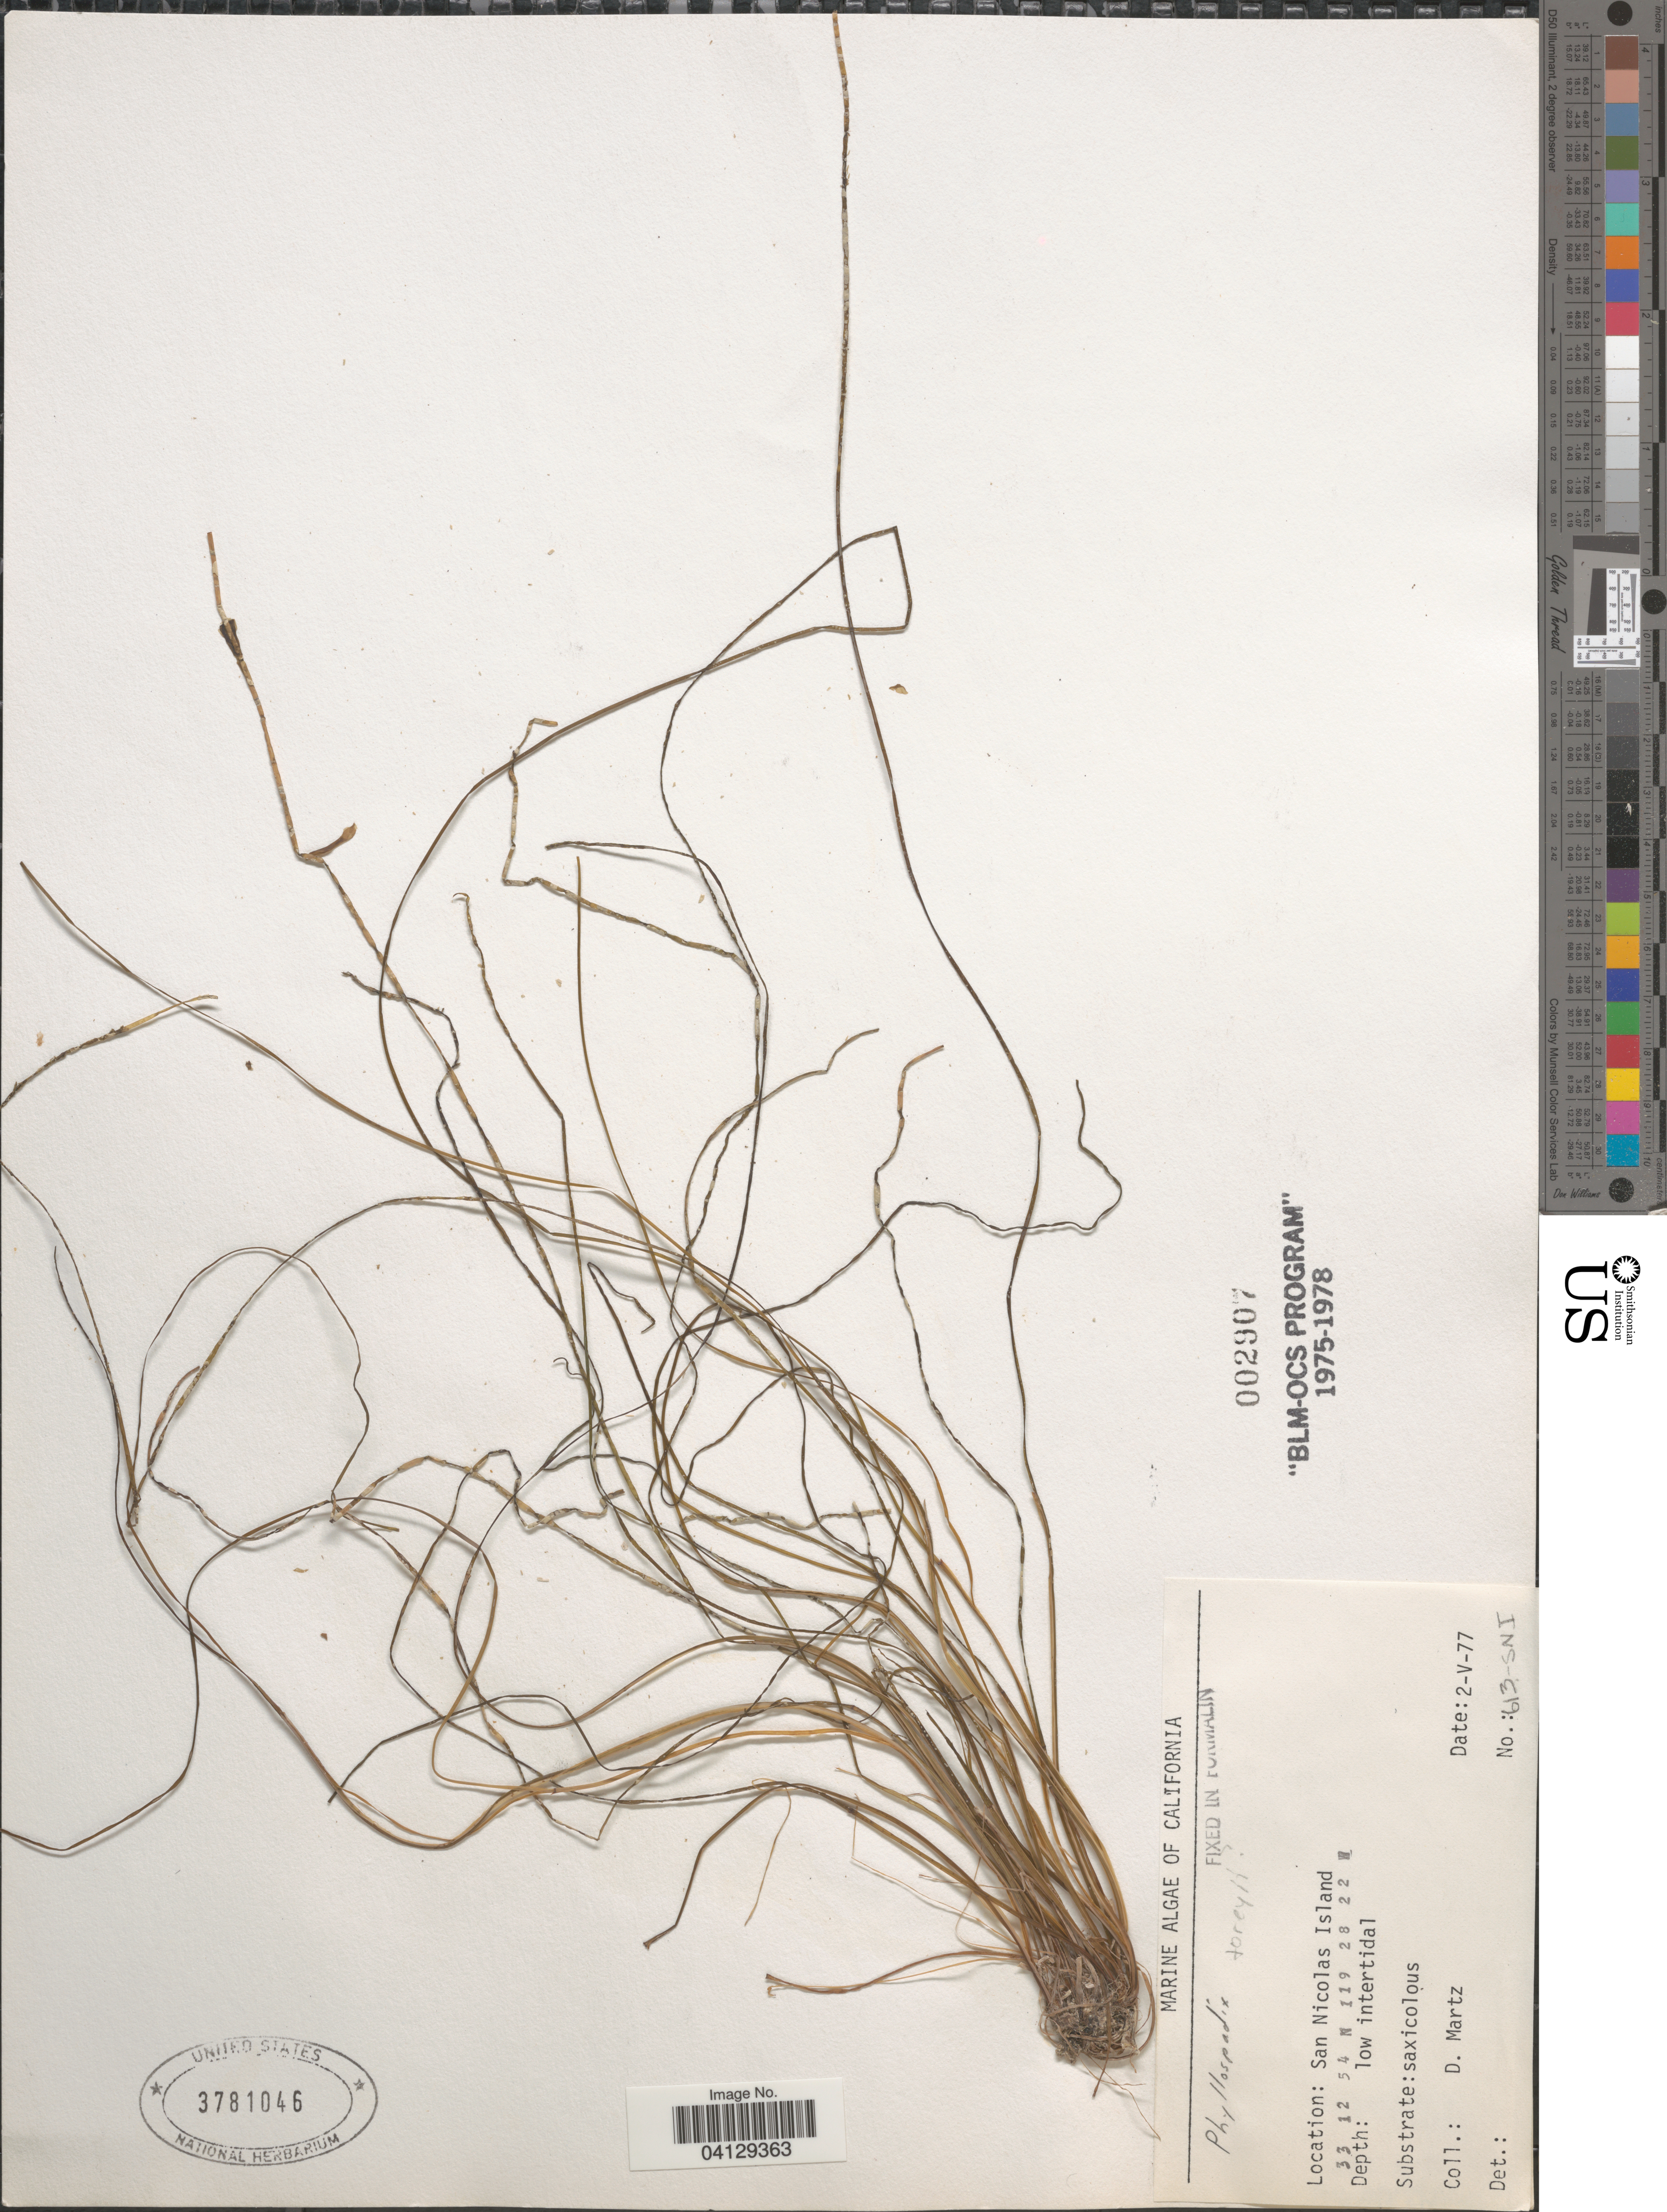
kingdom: Plantae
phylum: Tracheophyta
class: Liliopsida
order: Alismatales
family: Zosteraceae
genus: Phyllospadix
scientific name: Phyllospadix torreyi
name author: S. Watson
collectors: D. Martz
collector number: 613-SNI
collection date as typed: Transcribed d/m/y: 2/5/77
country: United States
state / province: California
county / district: Ventura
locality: San Nicolas Island.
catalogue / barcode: US 3781046